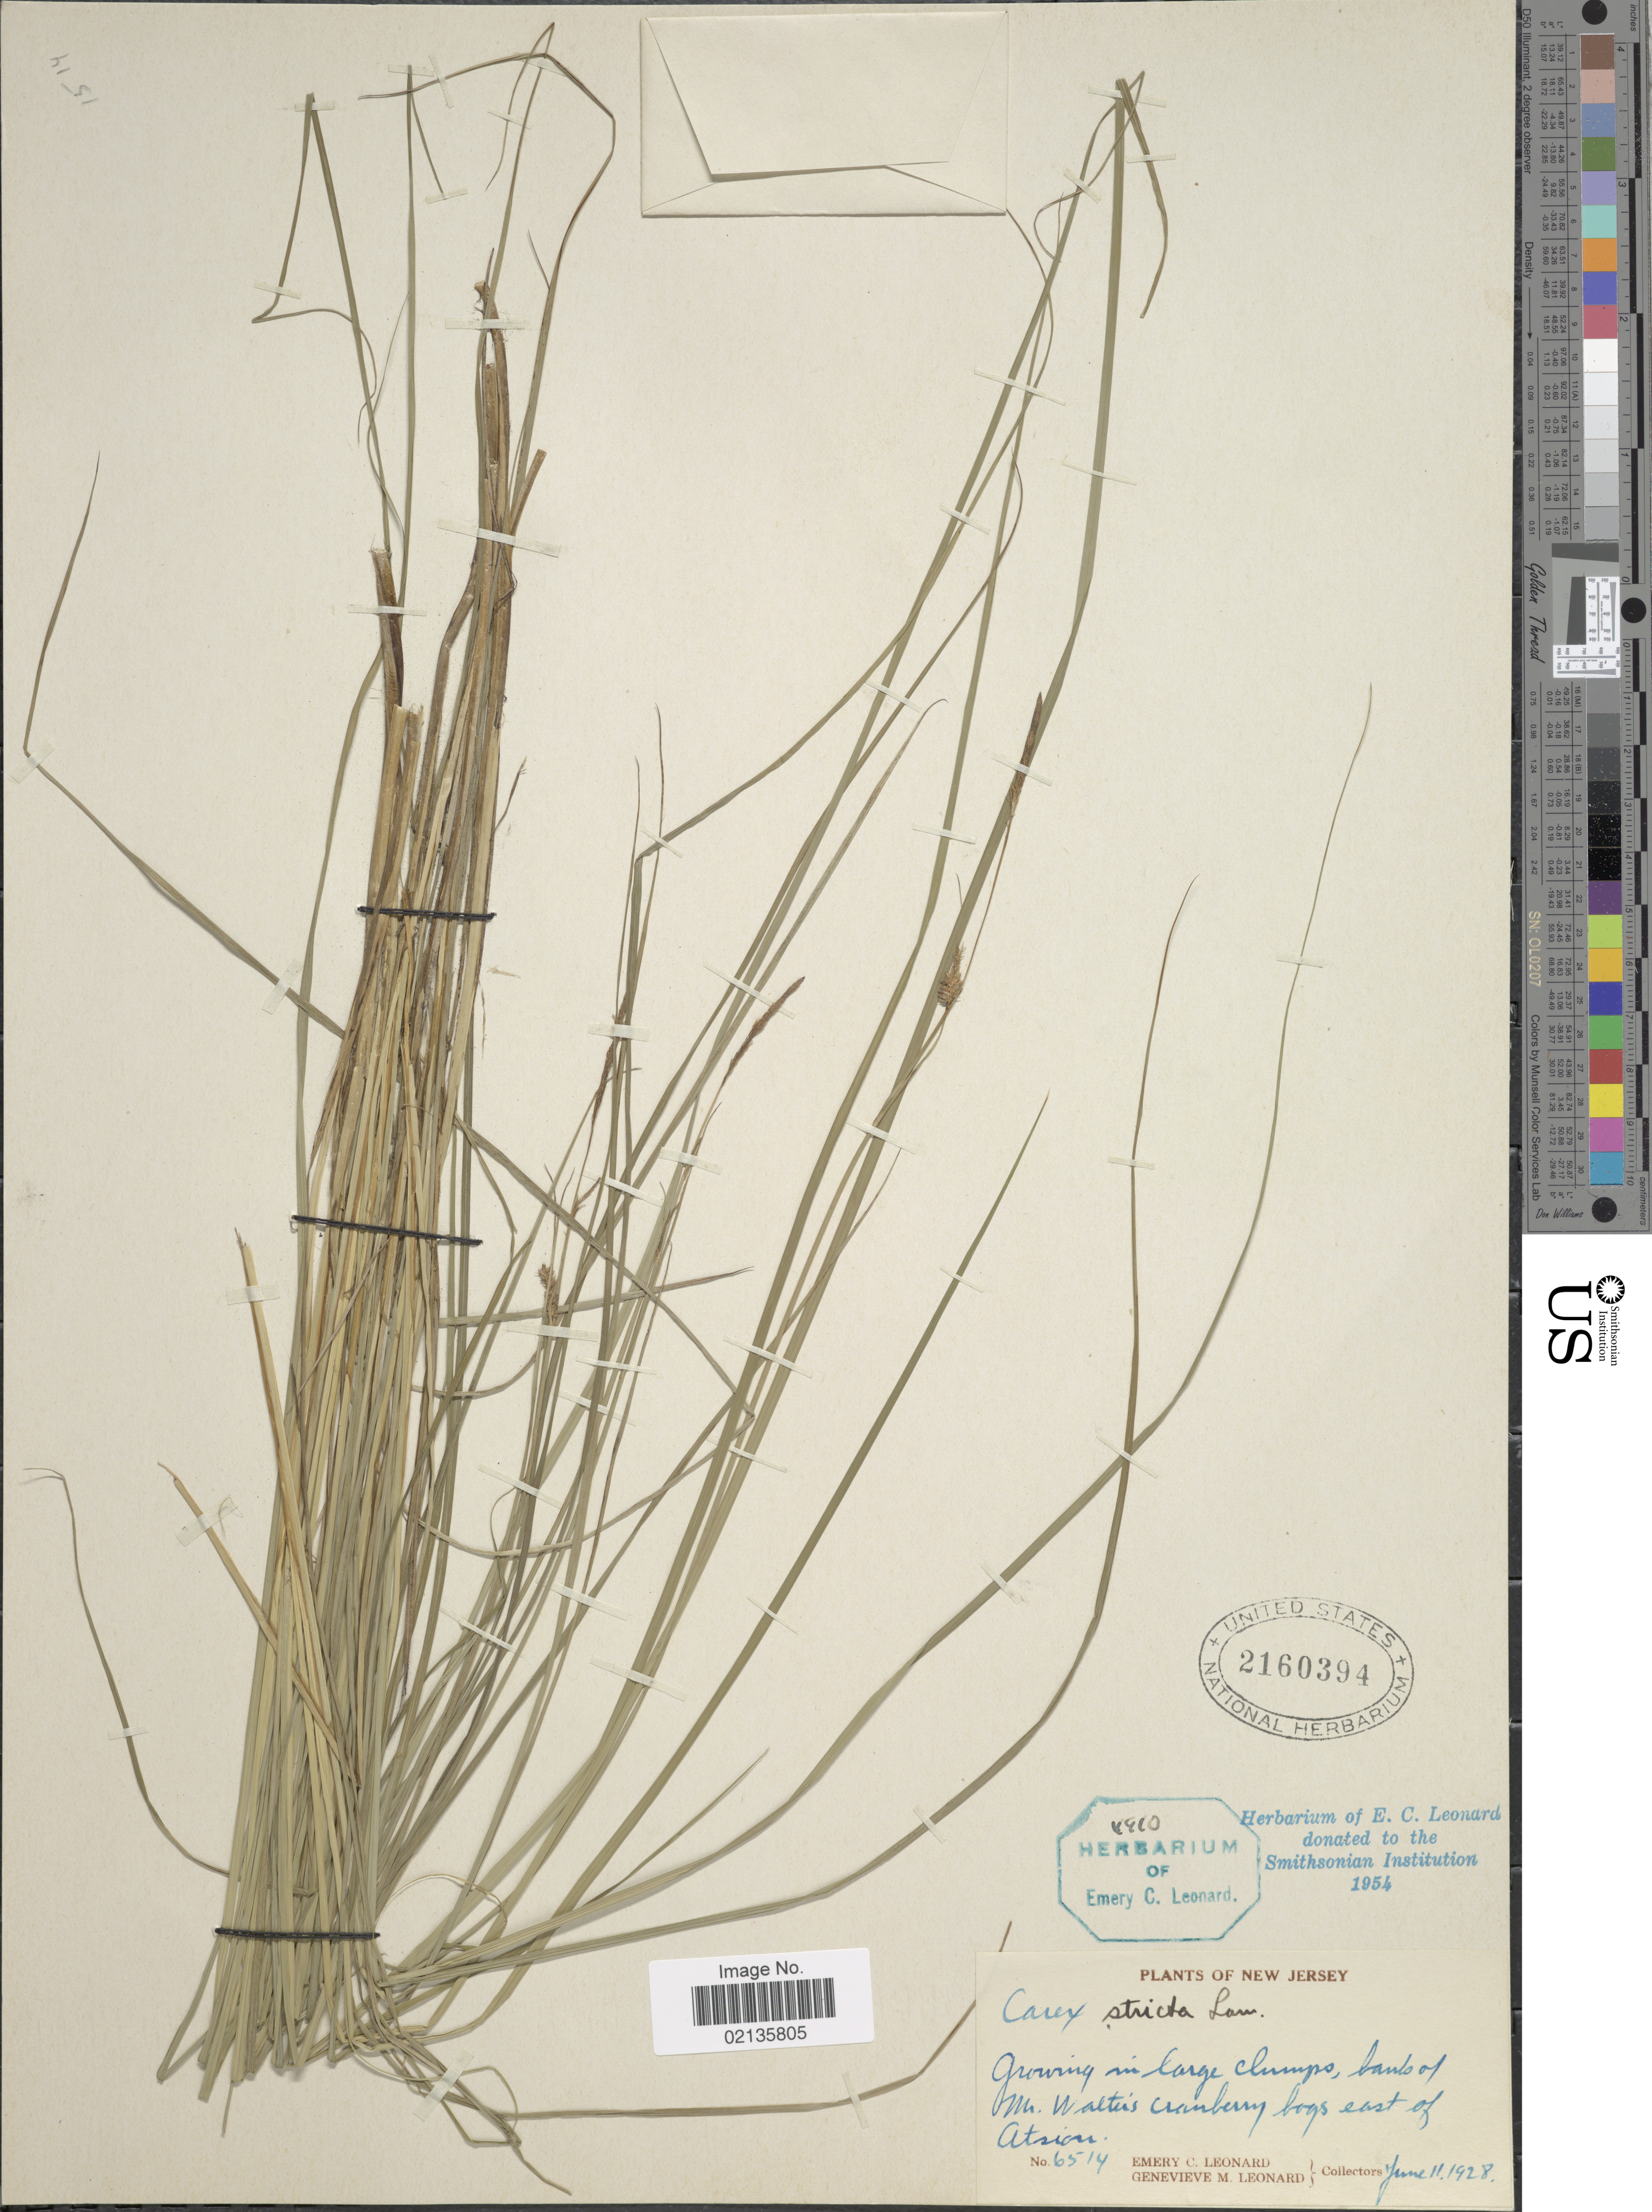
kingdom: Plantae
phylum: Tracheophyta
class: Liliopsida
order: Poales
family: Cyperaceae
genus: Carex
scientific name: Carex stricta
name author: Lam.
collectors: E. C. Leonard & G. M. Leonard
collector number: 6514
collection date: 1928-06-11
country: United States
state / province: New Jersey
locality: Growing in large clumps, banks of Mr. Walters Cranberry bogs east of Atsion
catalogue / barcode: US 2160394